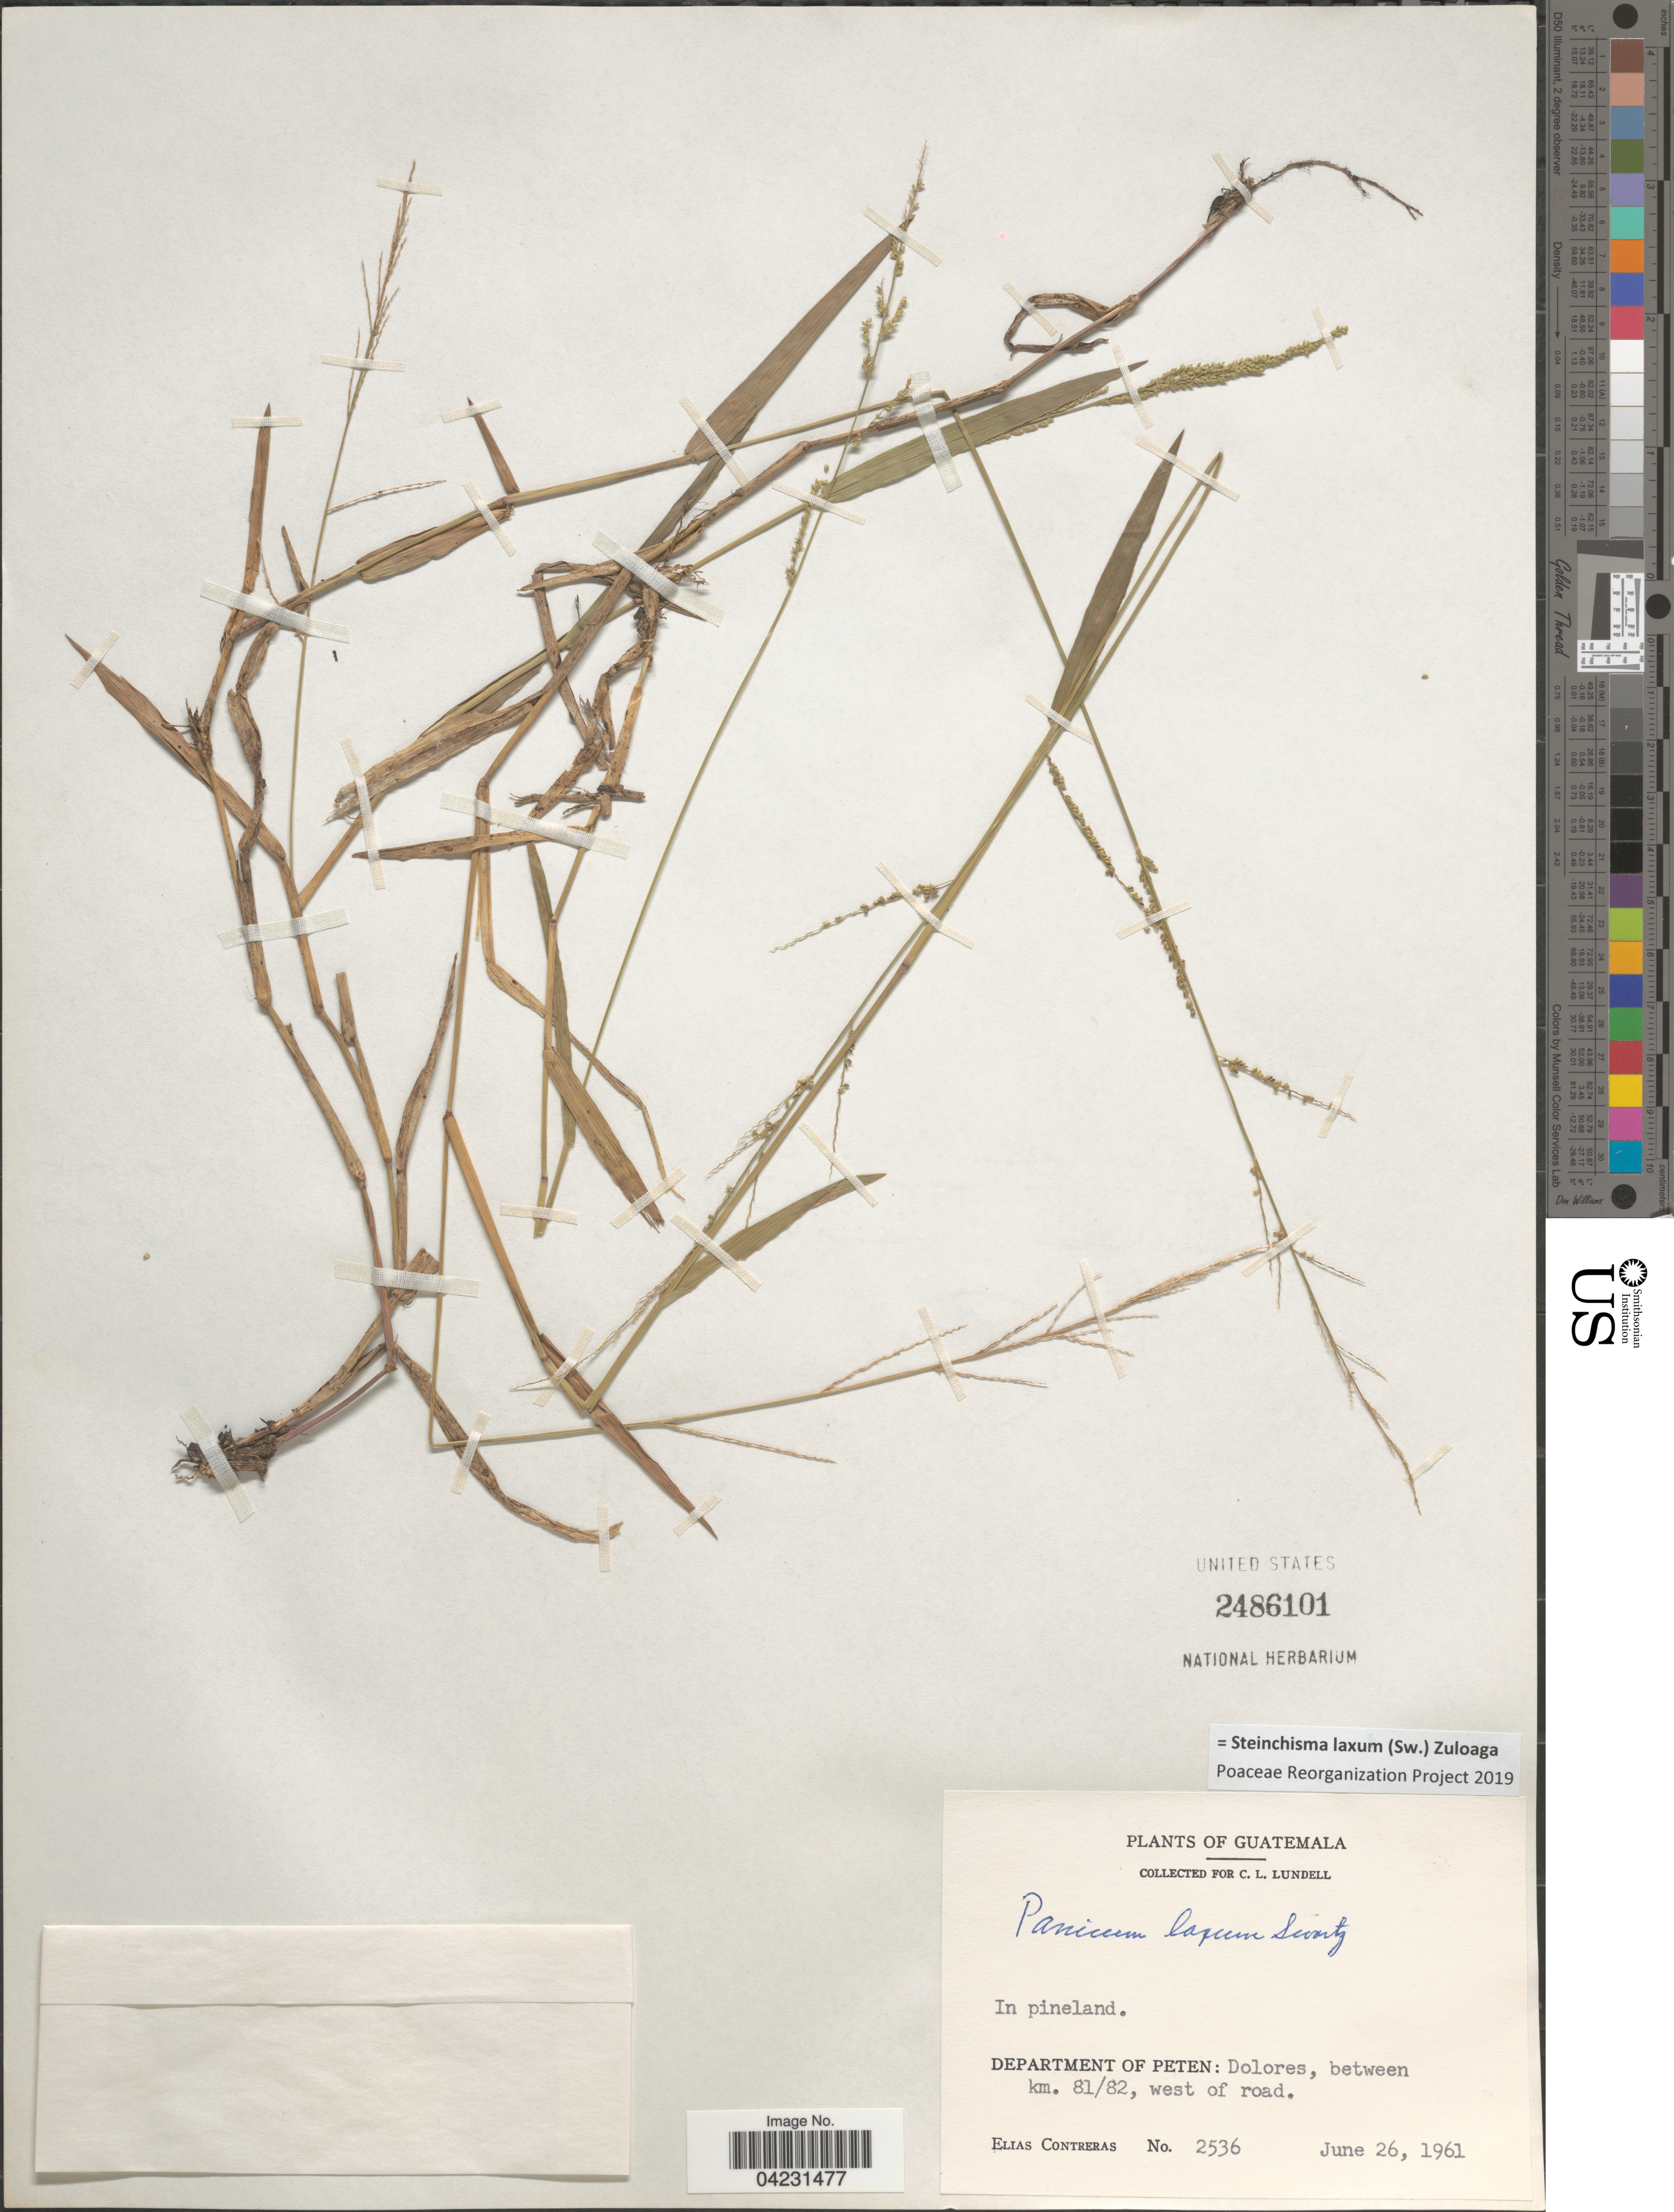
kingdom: Plantae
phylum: Tracheophyta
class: Liliopsida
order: Poales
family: Poaceae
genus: Steinchisma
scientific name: Steinchisma laxum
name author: (Sw.) Zuloaga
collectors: E. Contreras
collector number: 2536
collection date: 1961-06-26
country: Guatemala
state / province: El Peten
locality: Department of Peten: Dolores, between km. 81/82, west of road.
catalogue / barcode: US 2486101